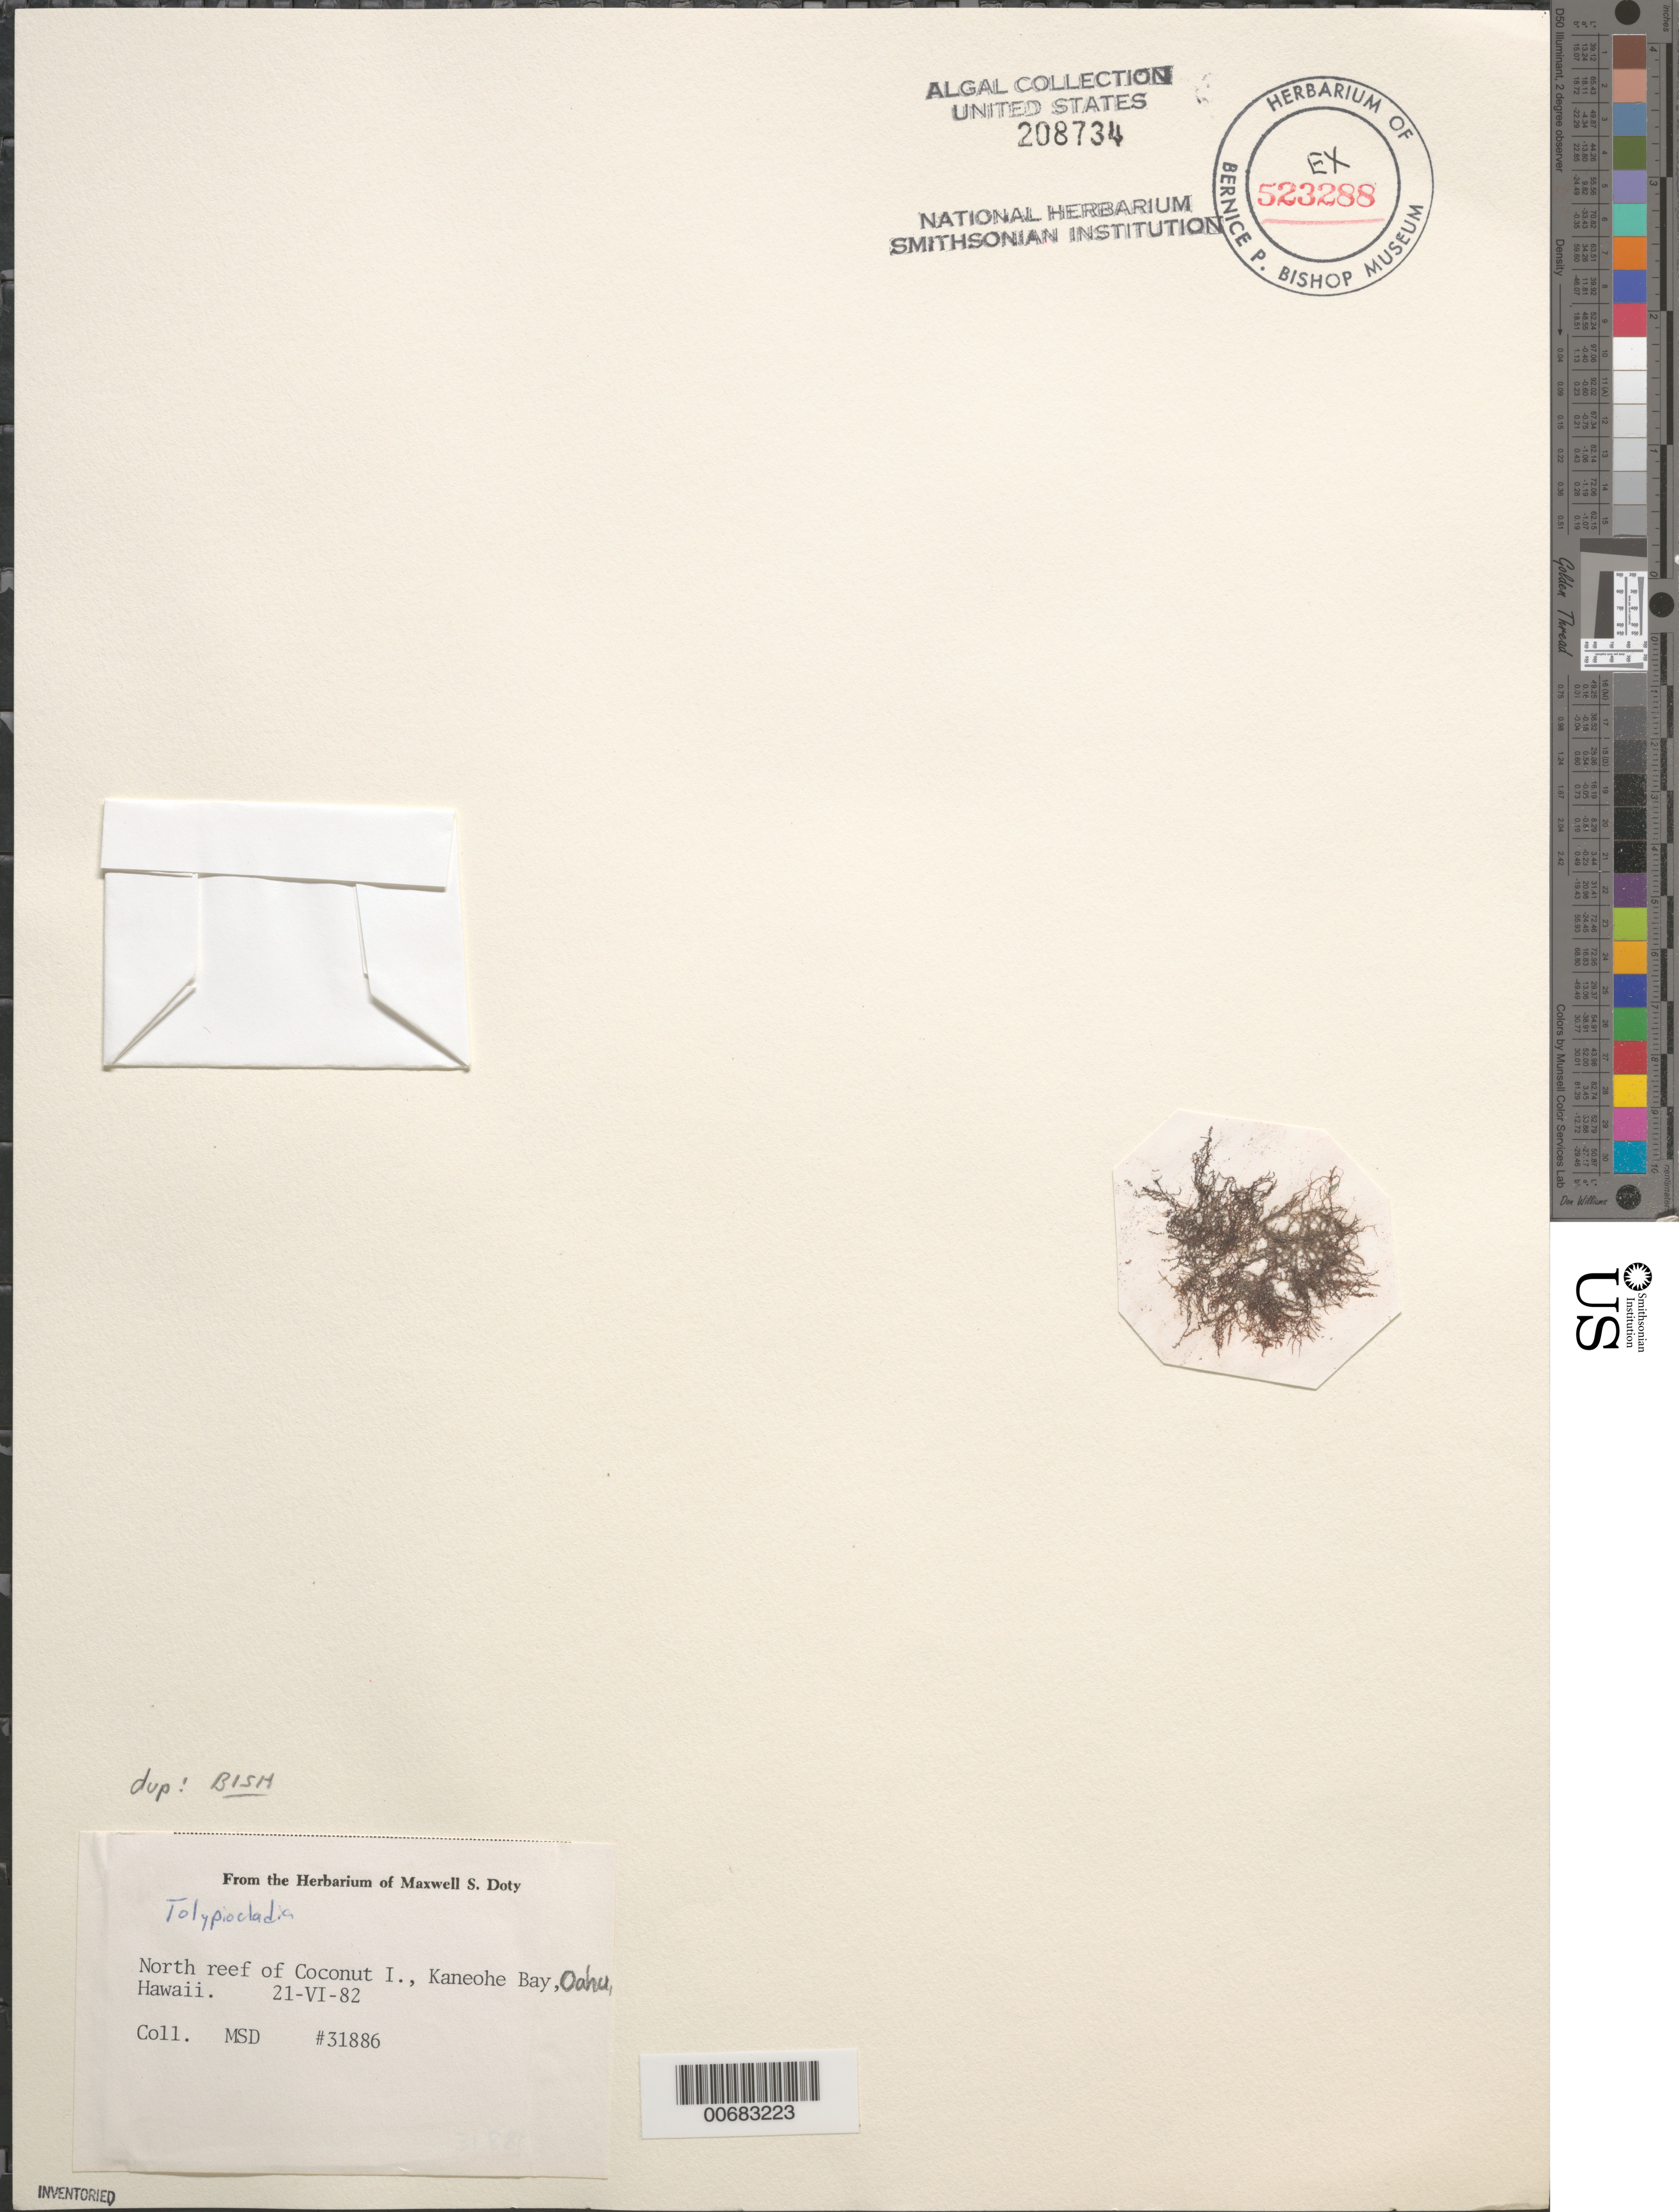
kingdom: Plantae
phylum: Rhodophyta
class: Florideophyceae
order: Ceramiales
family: Rhodomelaceae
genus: Tolypiocladia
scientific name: Tolypiocladia sp.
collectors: M. S. Doty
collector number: MSD 31886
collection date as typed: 21 Jun 1982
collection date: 1982-06-21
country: United States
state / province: Hawaii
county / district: Honolulu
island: Oahu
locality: Coconut Island North Reef, Kaneohe Bay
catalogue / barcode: US 208734